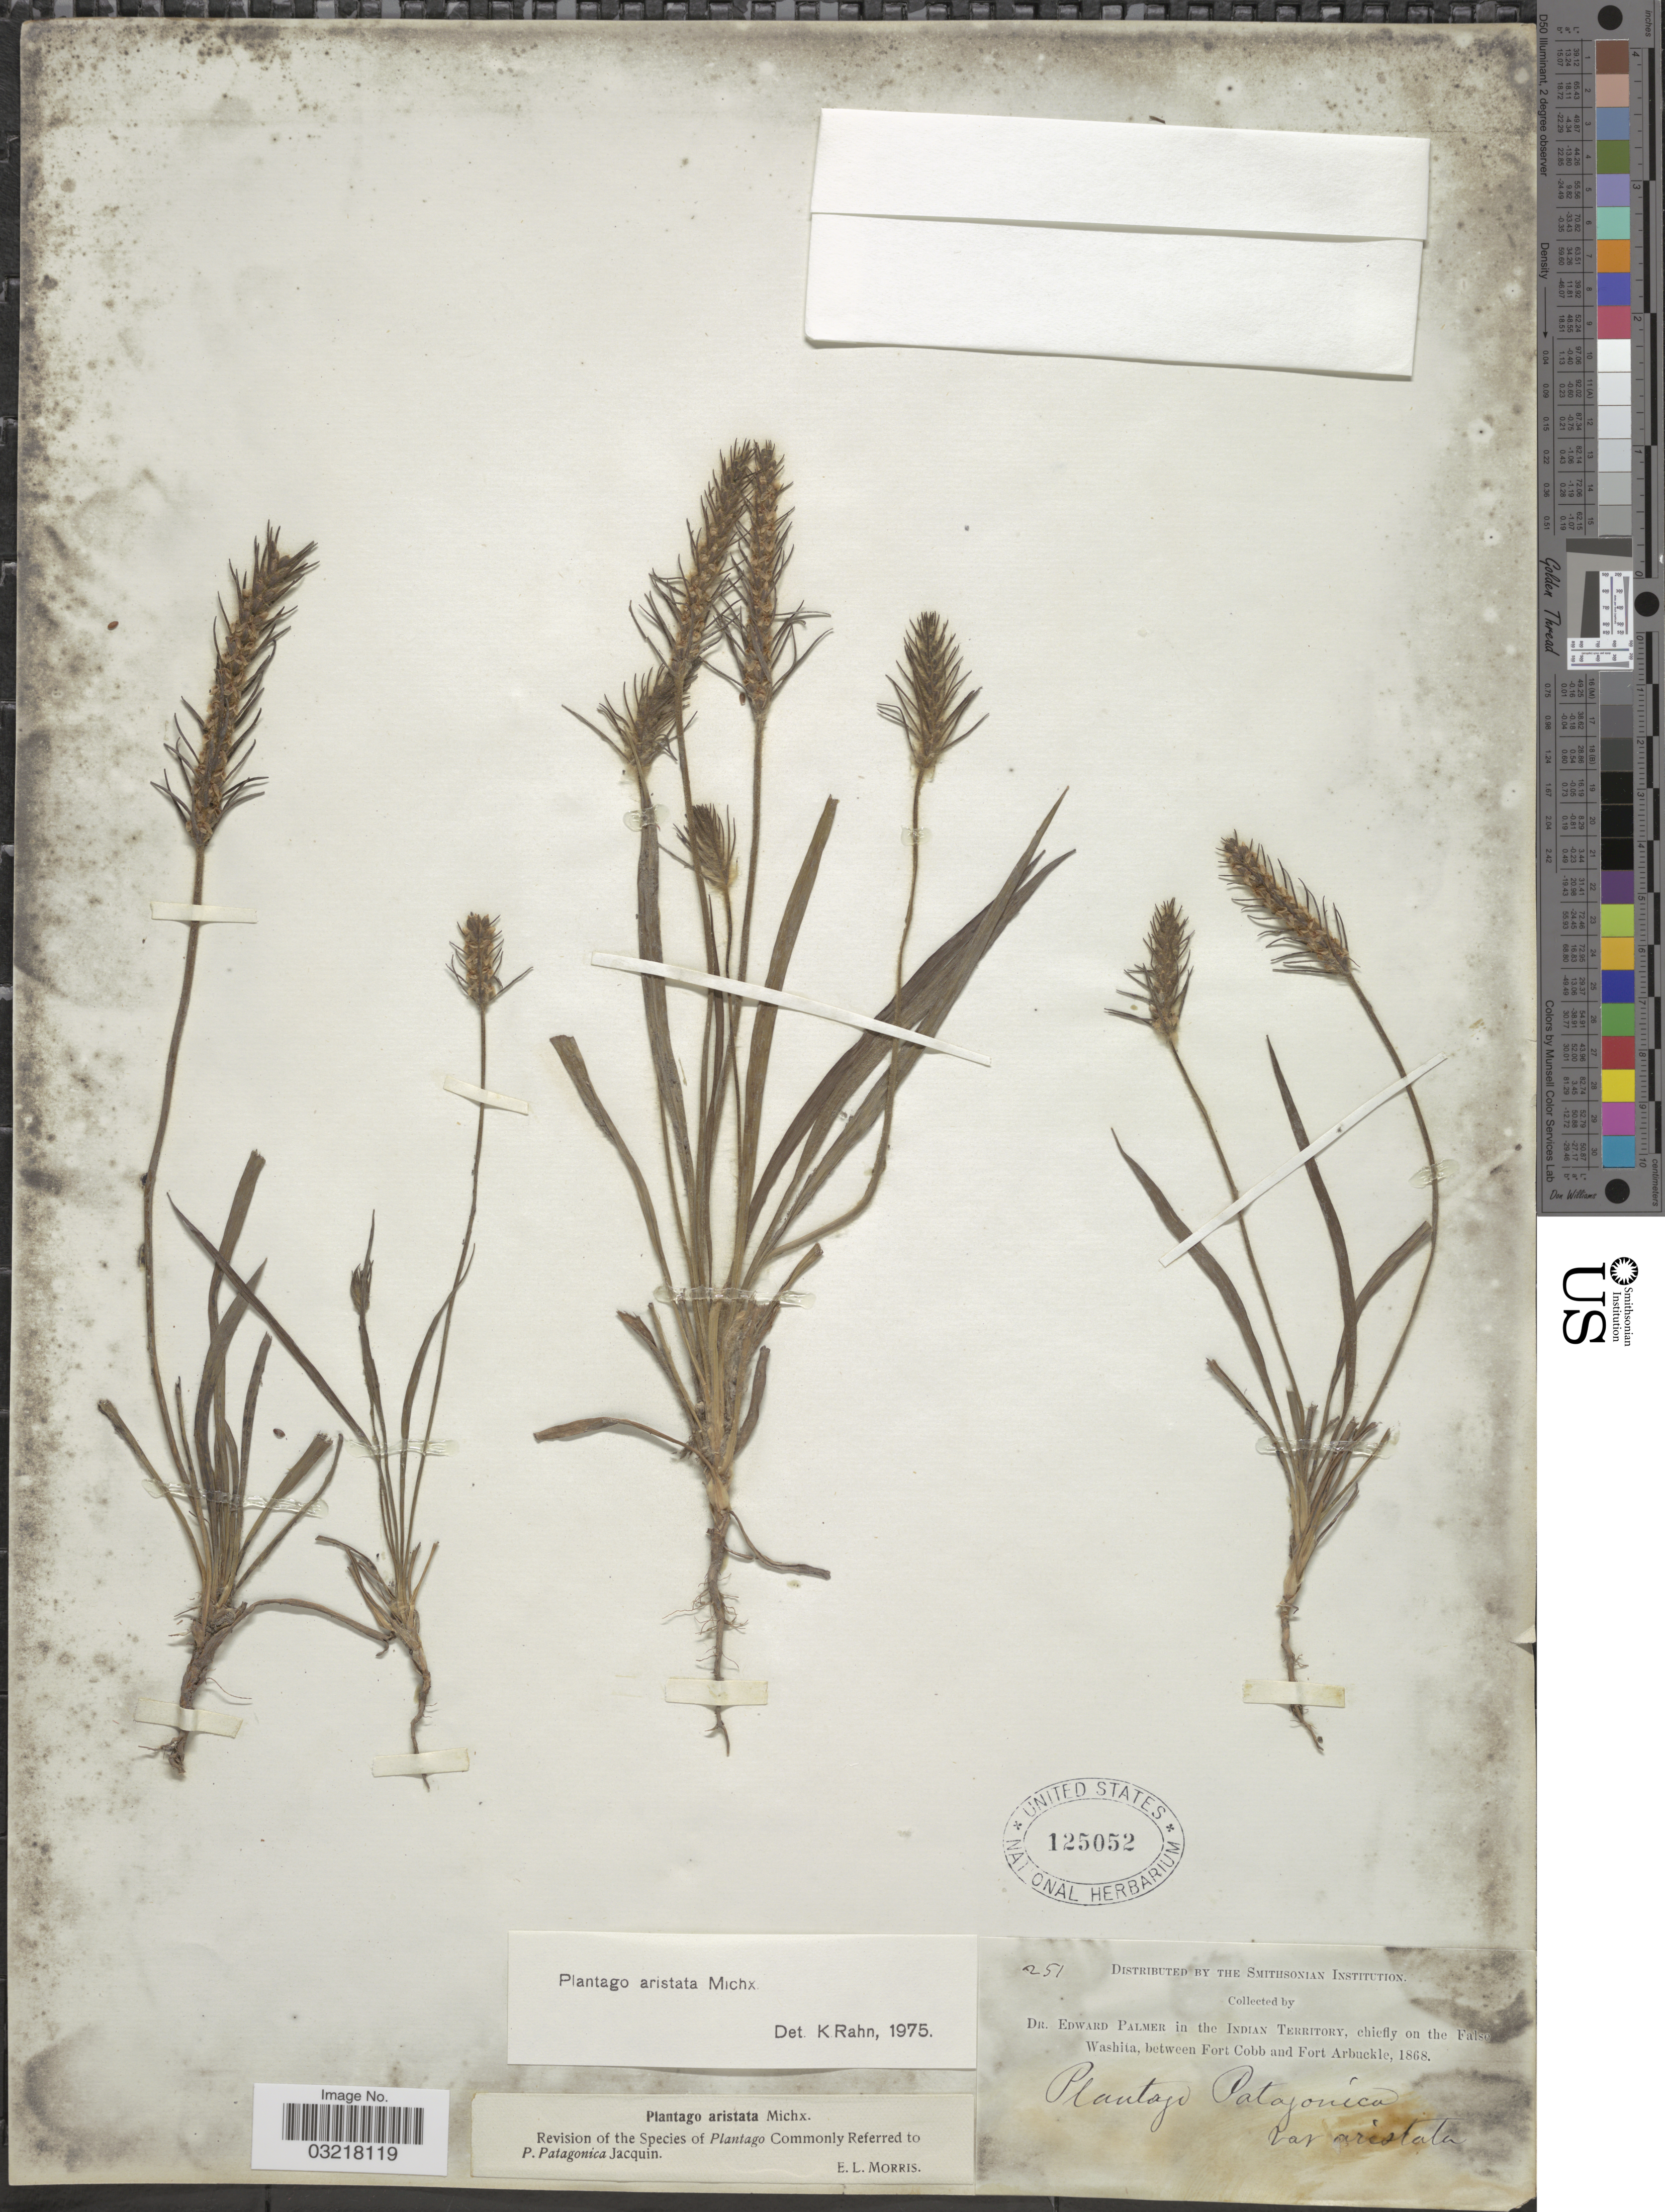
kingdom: Plantae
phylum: Tracheophyta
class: Magnoliopsida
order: Lamiales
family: Plantaginaceae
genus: Plantago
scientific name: Plantago aristata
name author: Michx.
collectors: E. Palmer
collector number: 251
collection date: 1868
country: United States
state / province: Oklahoma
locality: In the Indian Territory, chiefly on the False Washita, between Fort Cobb and Fort Arbuckle.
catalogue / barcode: US 125052